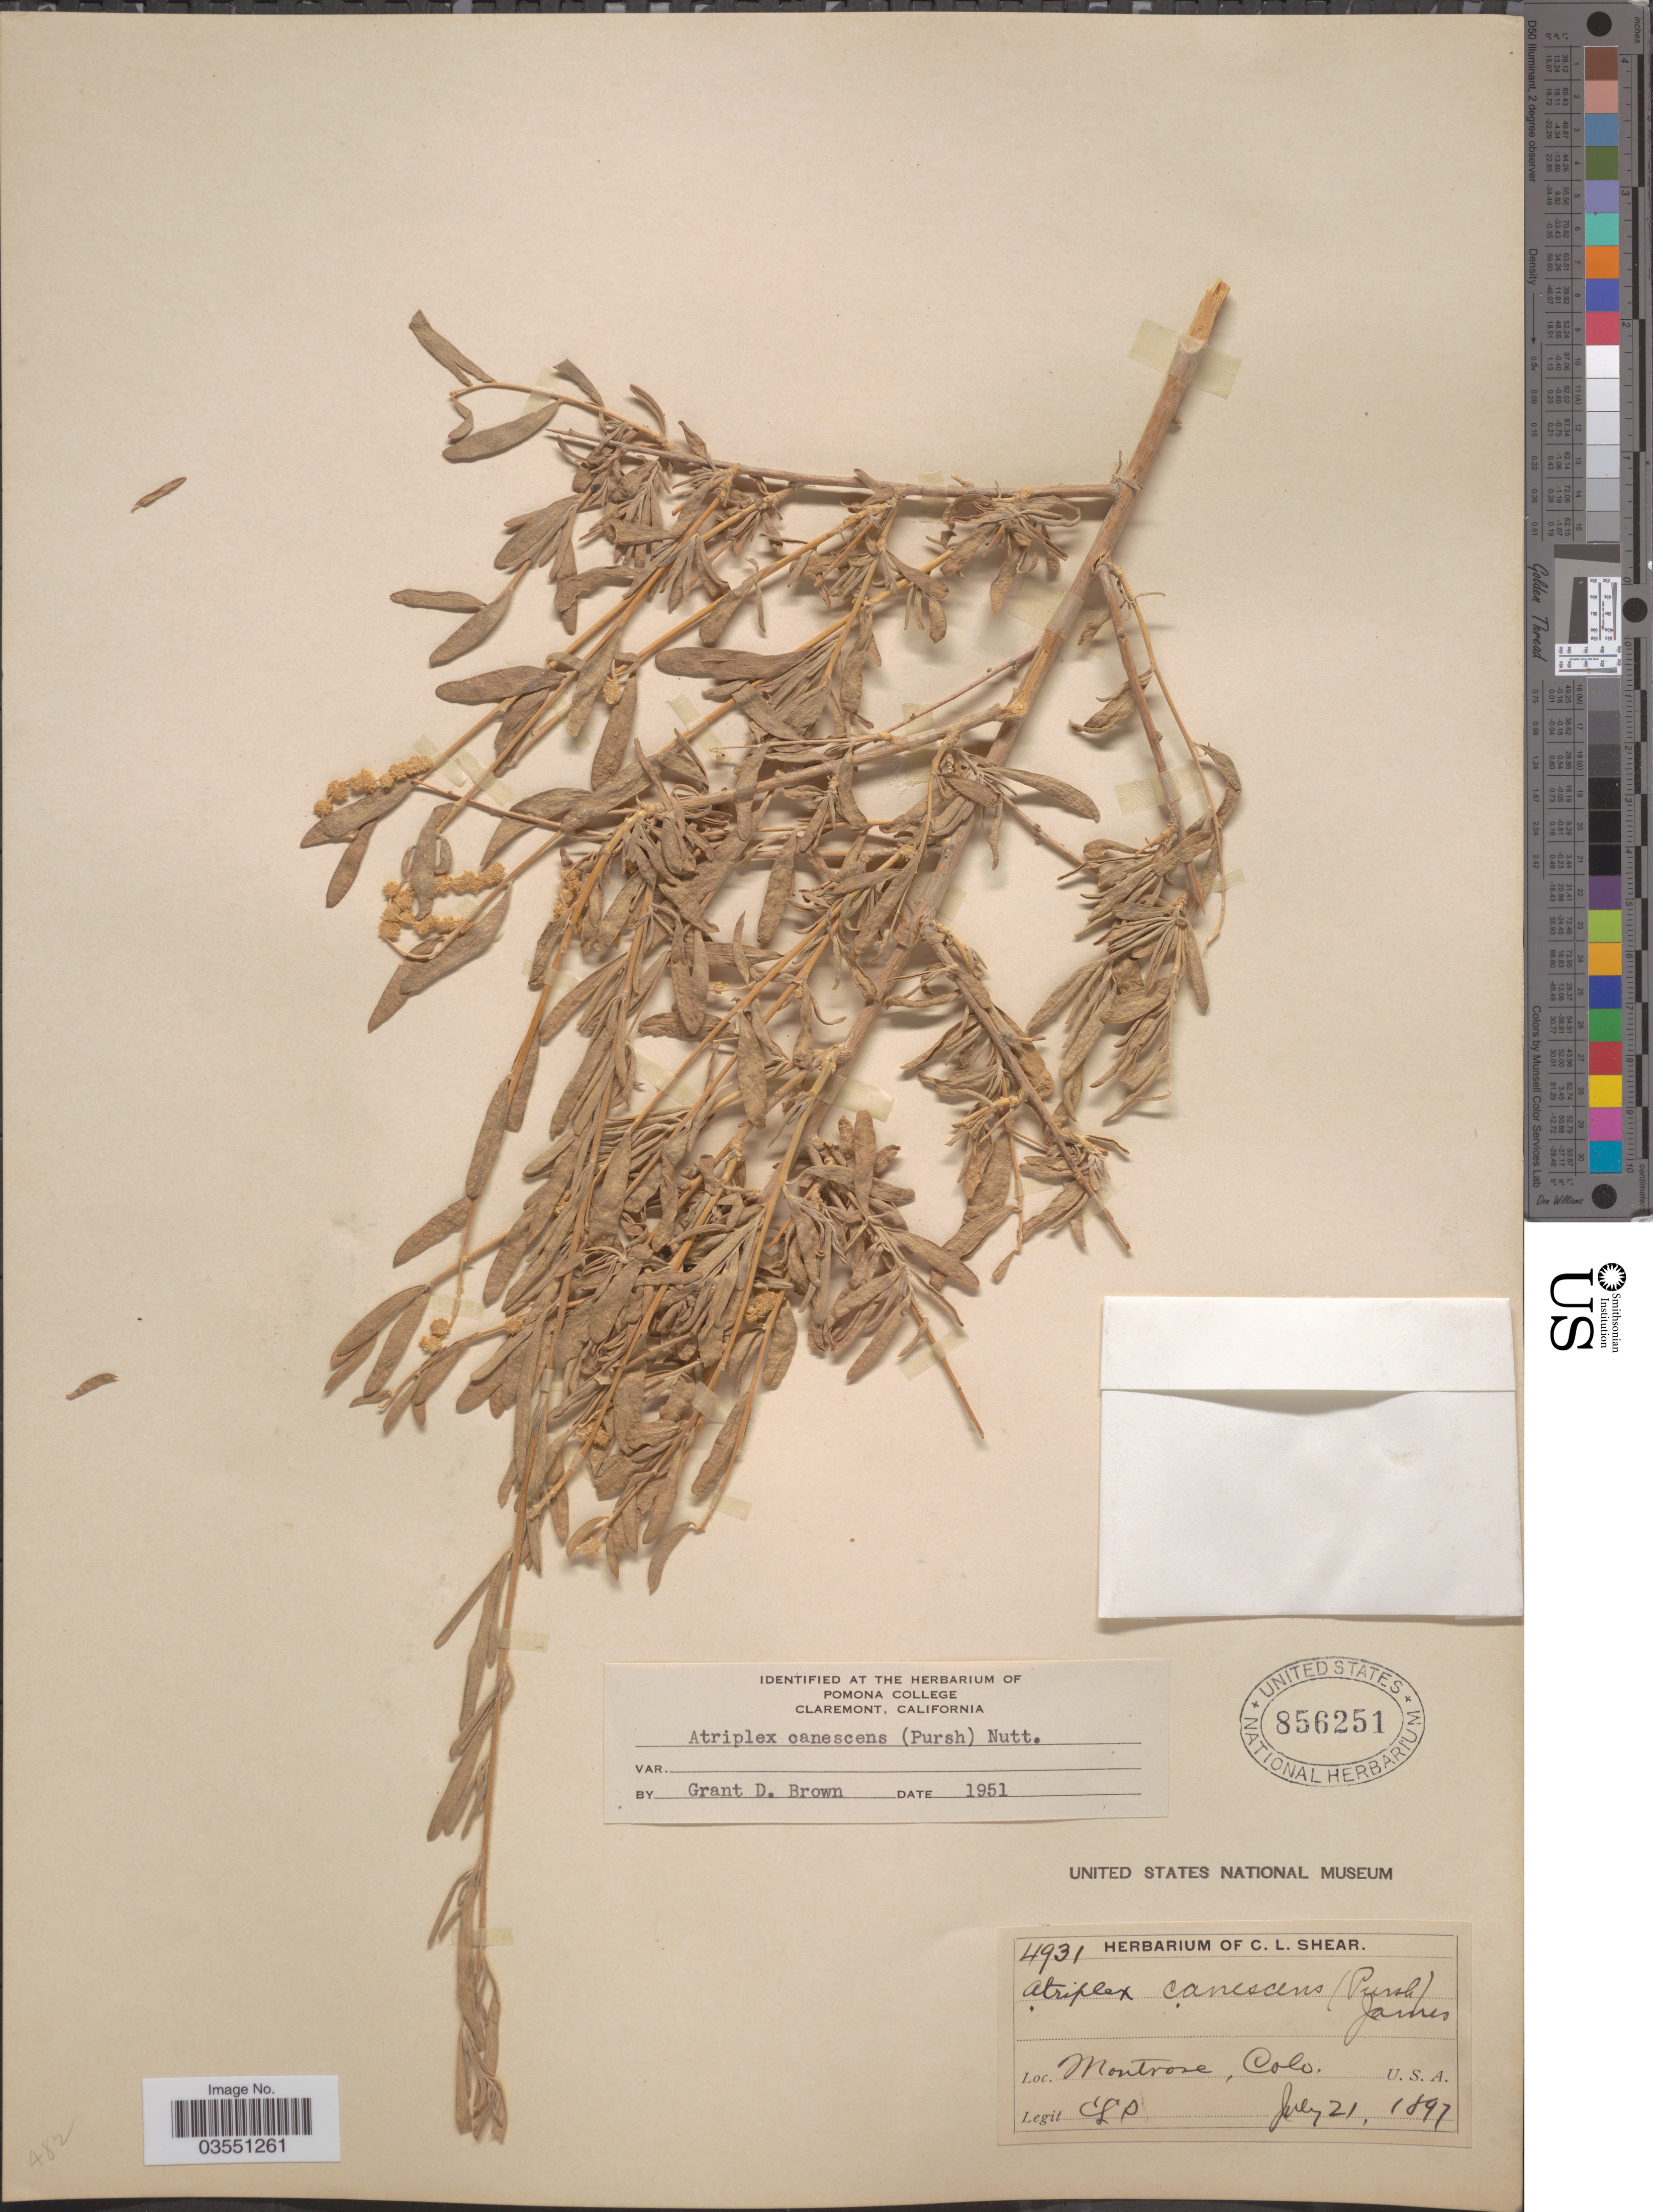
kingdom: Plantae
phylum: Tracheophyta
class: Magnoliopsida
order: Caryophyllales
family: Amaranthaceae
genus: Atriplex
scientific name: Atriplex canescens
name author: (Pursh) Nutt.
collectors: C. L. Shear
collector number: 4931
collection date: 1897-07-21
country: United States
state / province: Colorado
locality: Montrose.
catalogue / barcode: US 856251